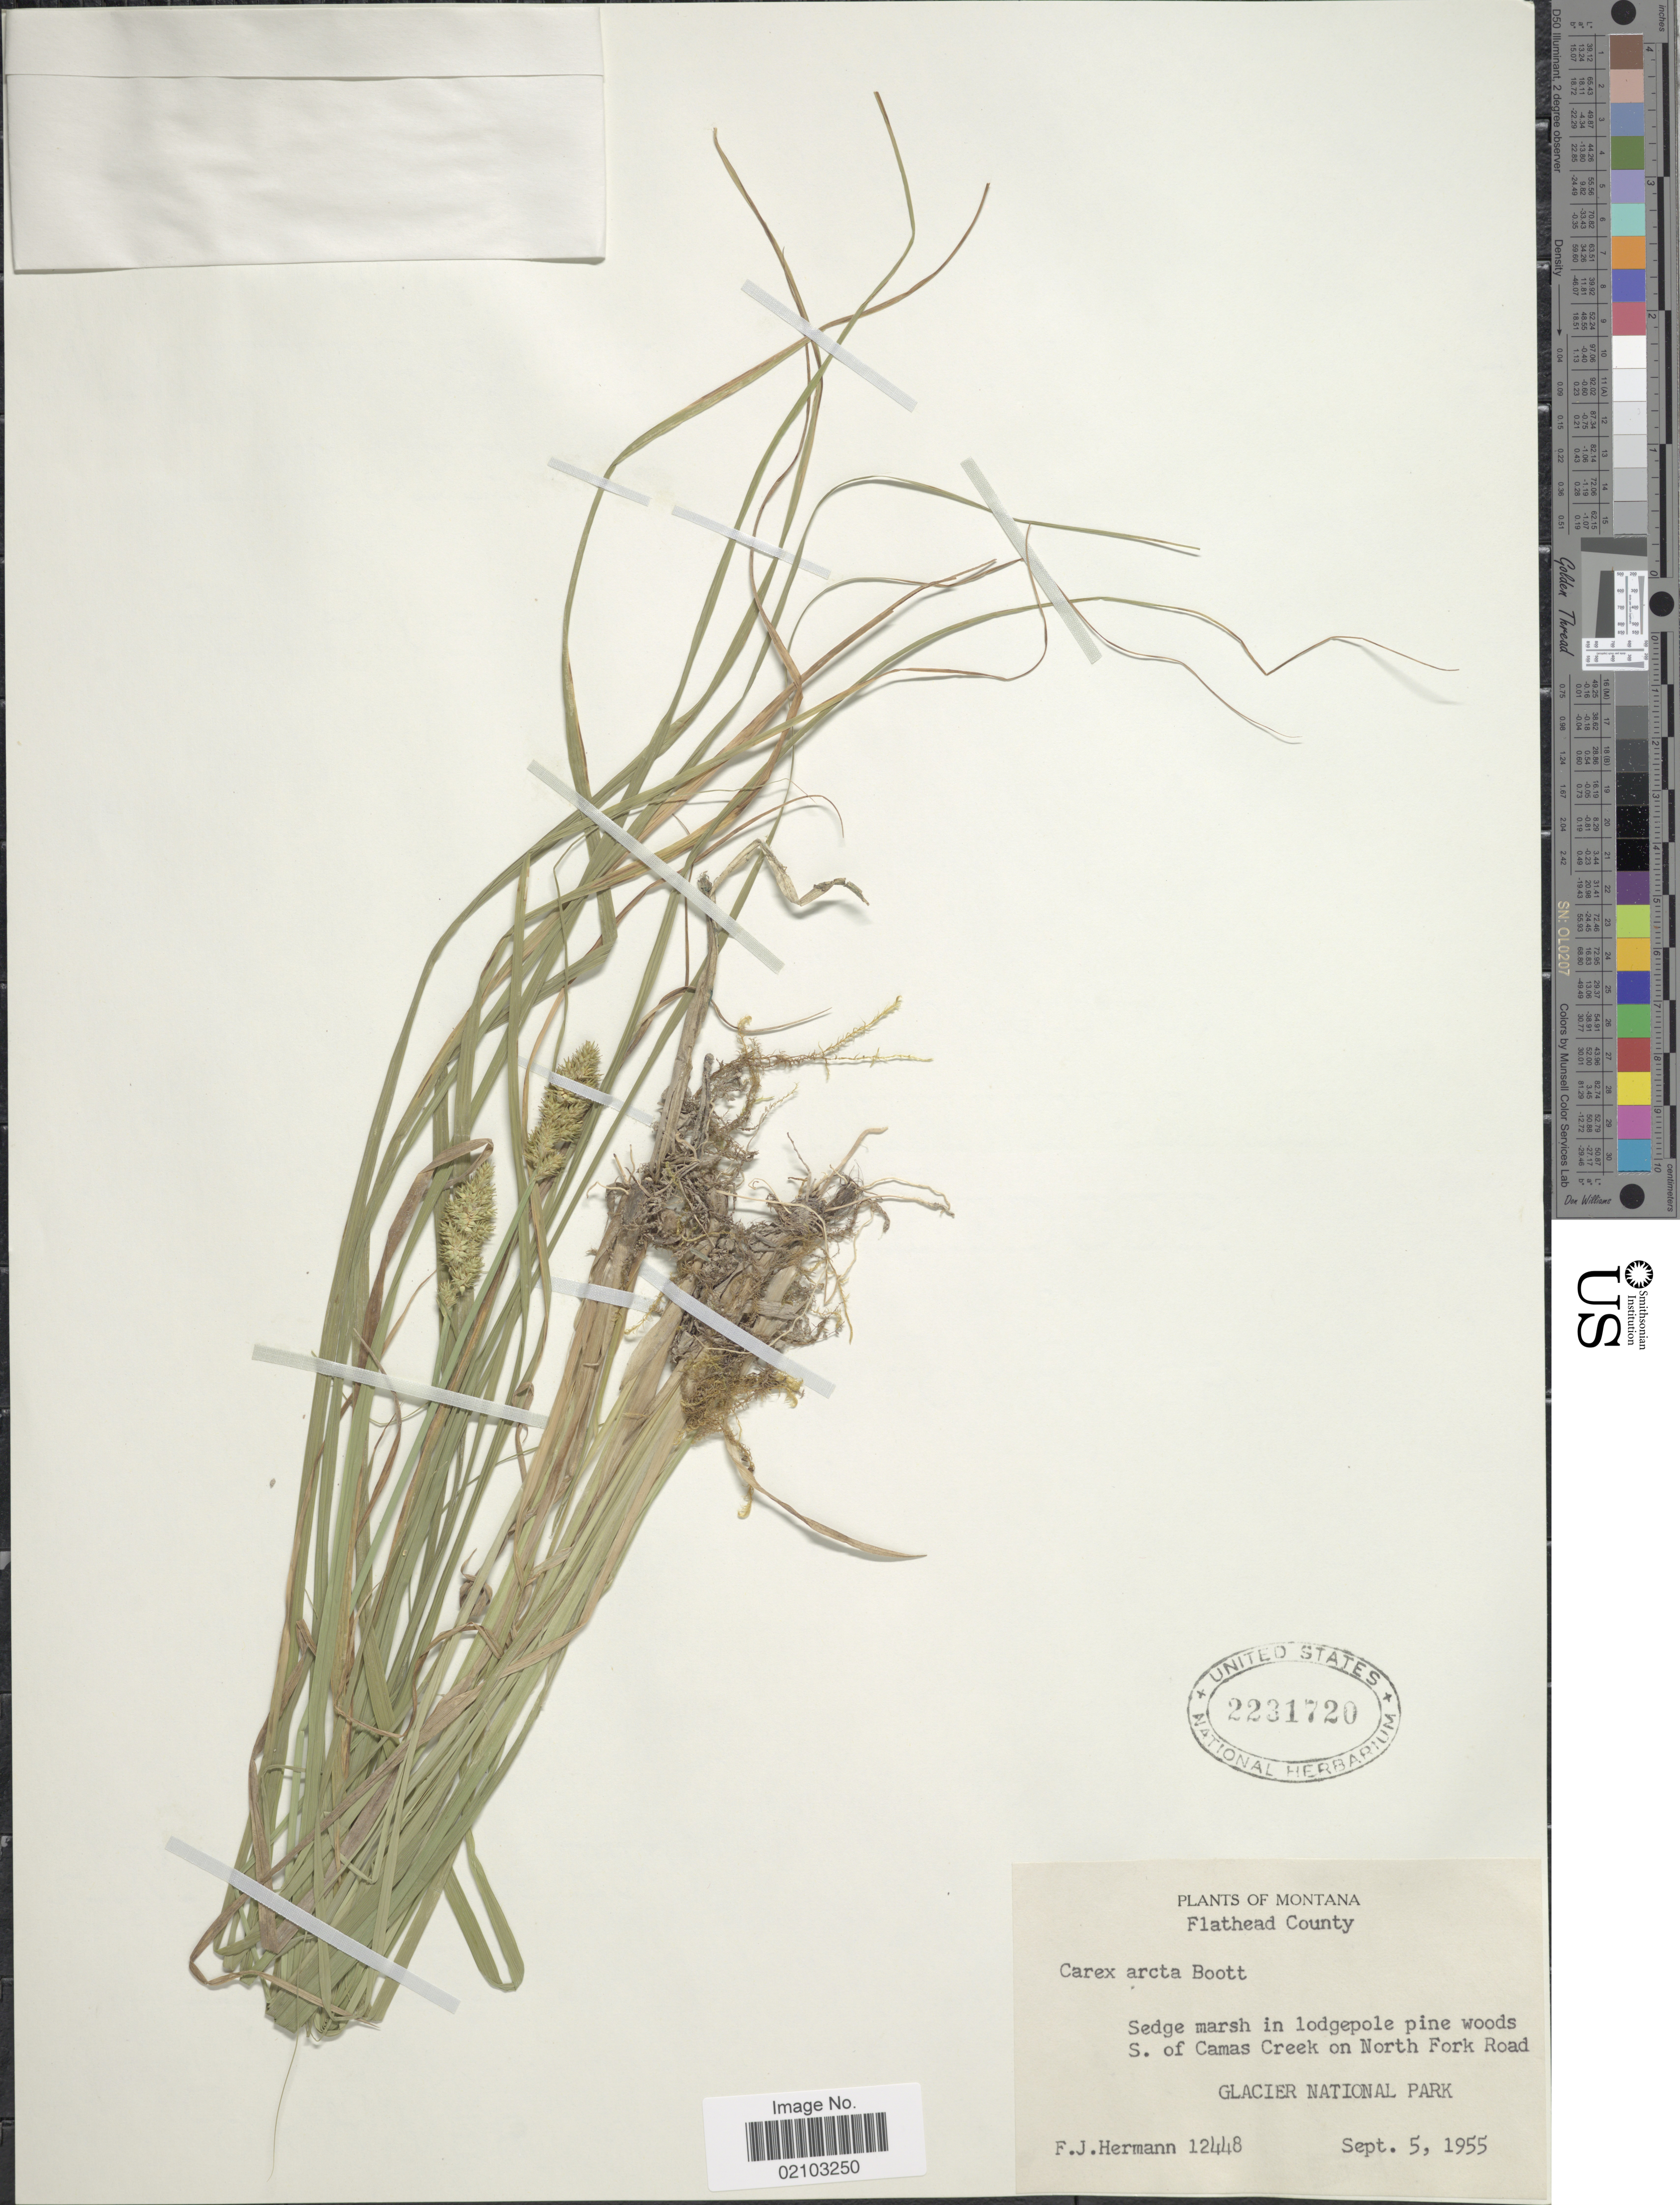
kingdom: Plantae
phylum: Tracheophyta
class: Liliopsida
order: Poales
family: Cyperaceae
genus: Carex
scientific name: Carex arcta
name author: Boott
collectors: F. J. Hermann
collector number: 12448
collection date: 1955-09-05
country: United States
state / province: Montana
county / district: Flathead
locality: Sedge marsh in lodgepole pine woods S of Camas Creek on North Fork Road.Glacier National Park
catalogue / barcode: US 2231720